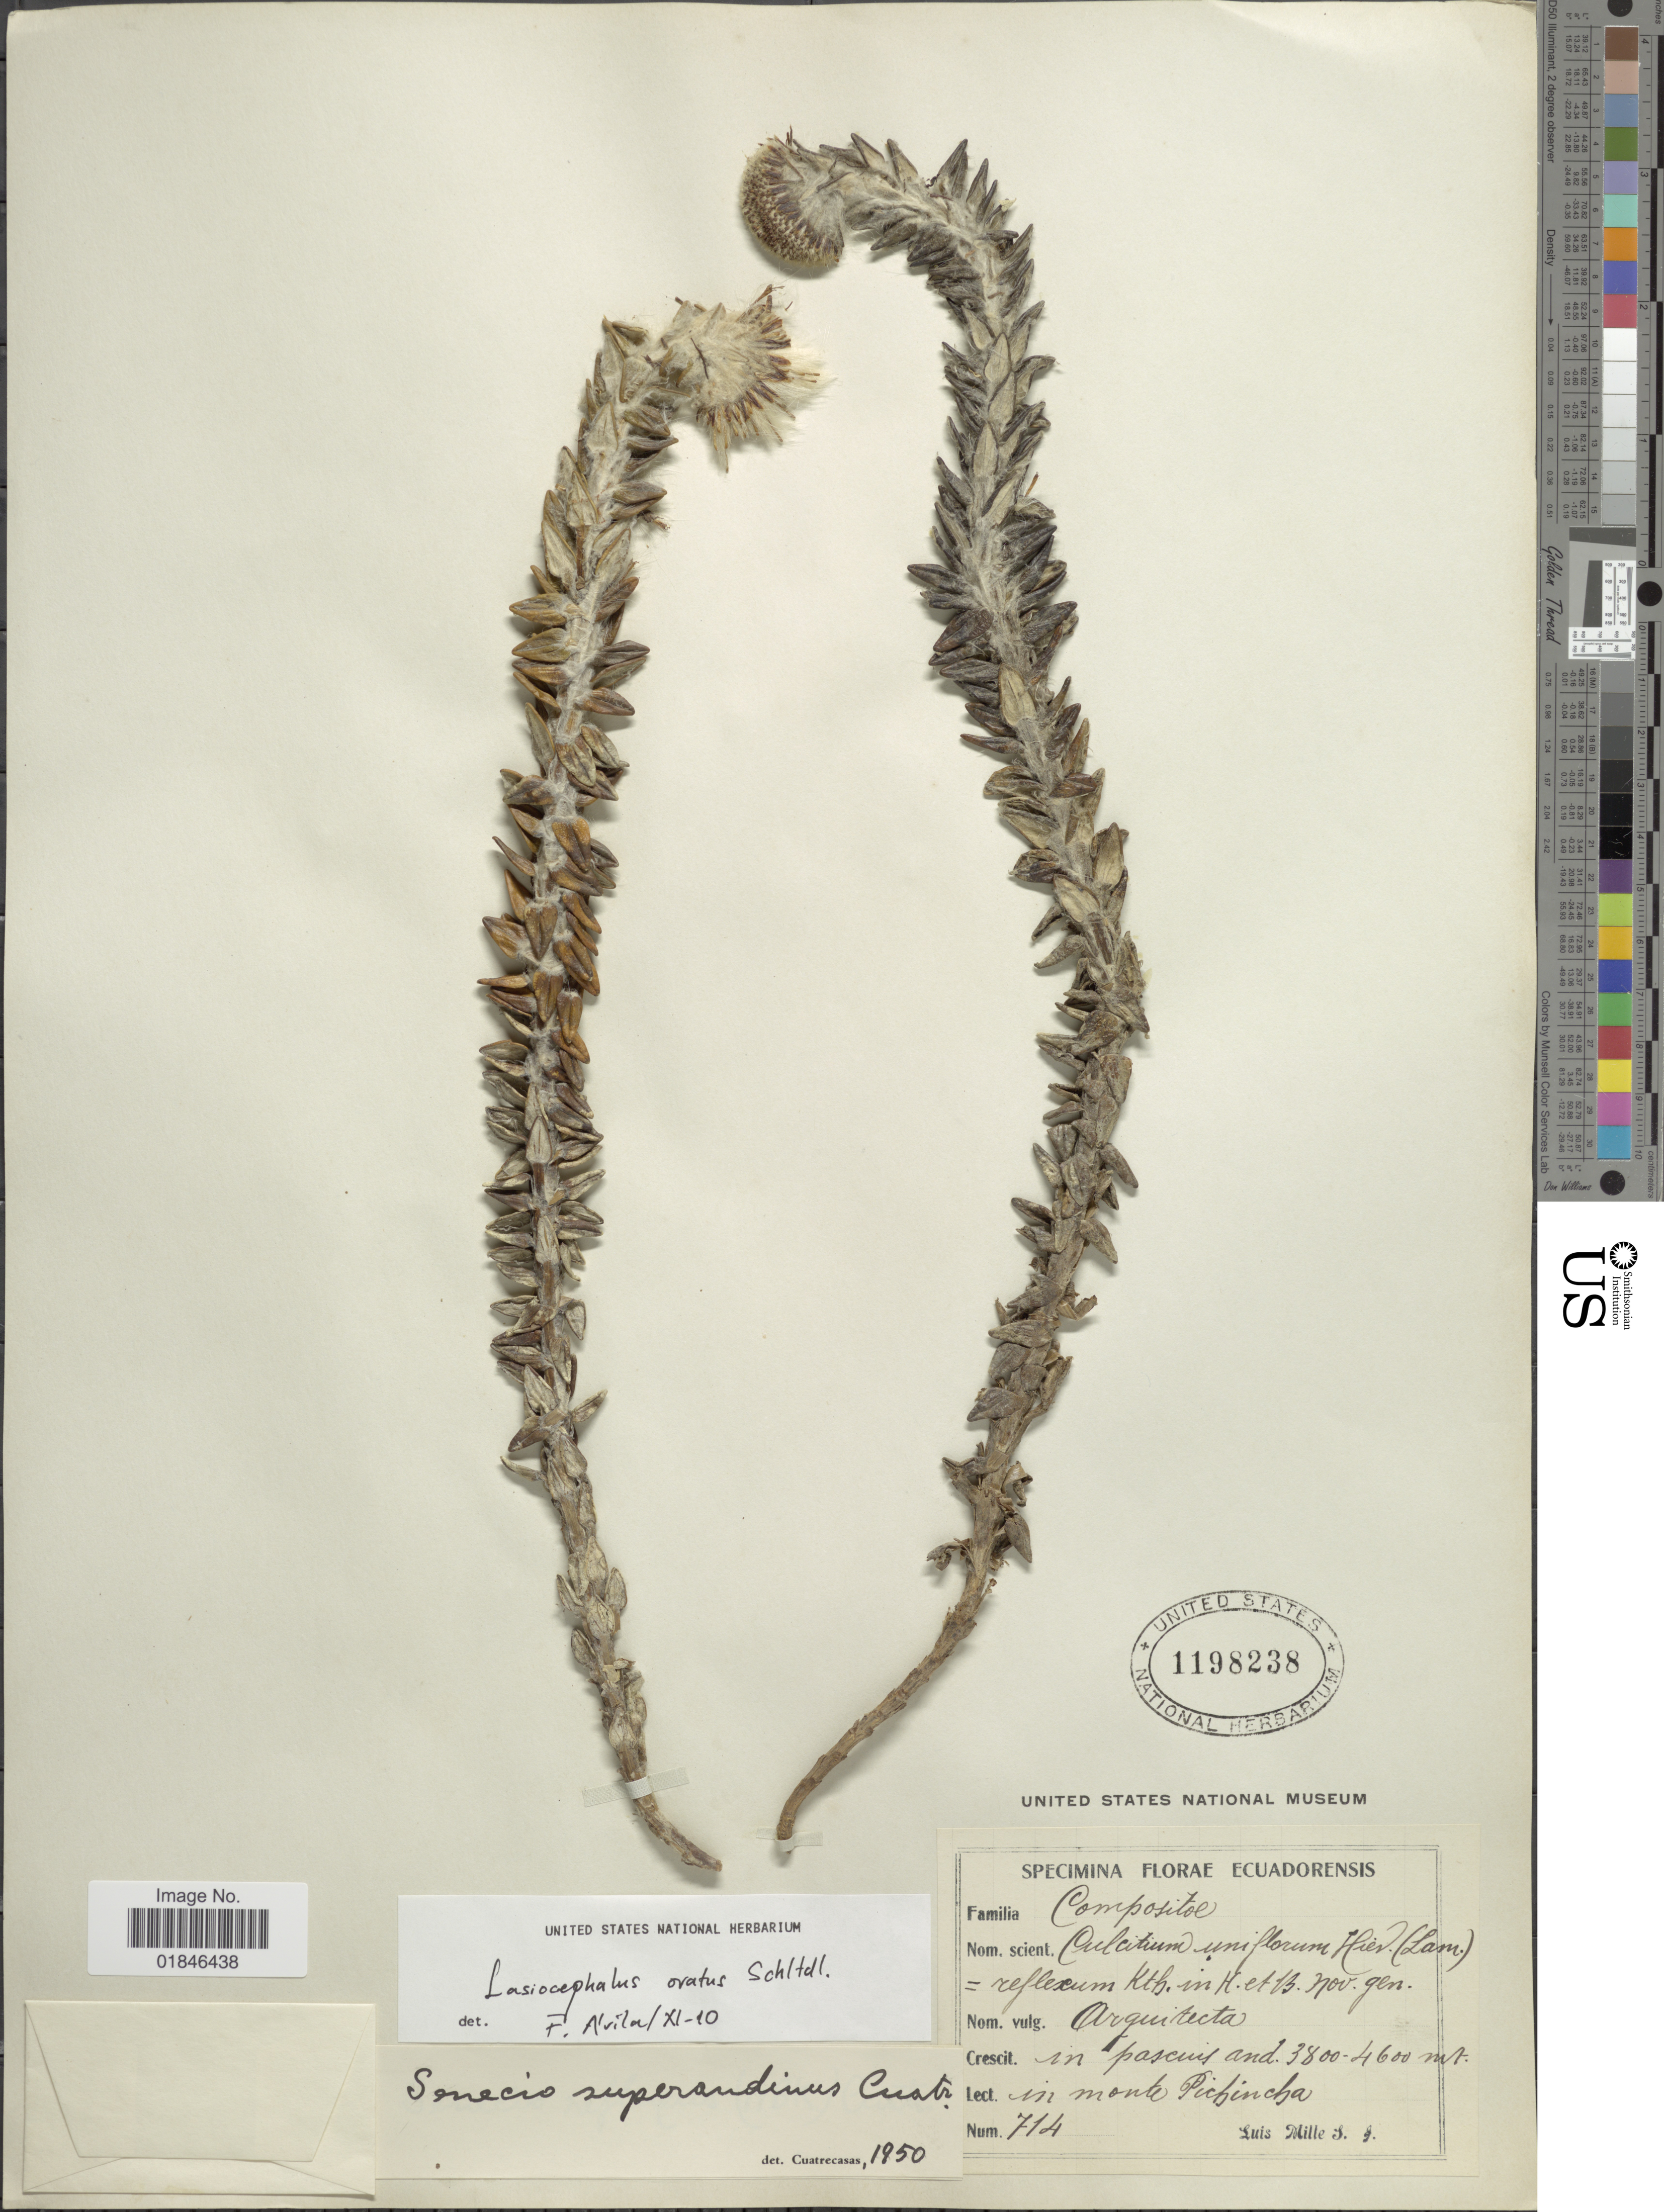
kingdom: Plantae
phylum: Tracheophyta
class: Magnoliopsida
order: Asterales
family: Asteraceae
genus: Senecio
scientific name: Senecio superandinus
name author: Cuatrec.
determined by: Salomon, Luciana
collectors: L. Mille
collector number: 714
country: Ecuador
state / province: Pichincha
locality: In monte Pichincha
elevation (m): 3800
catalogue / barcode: US 1198238